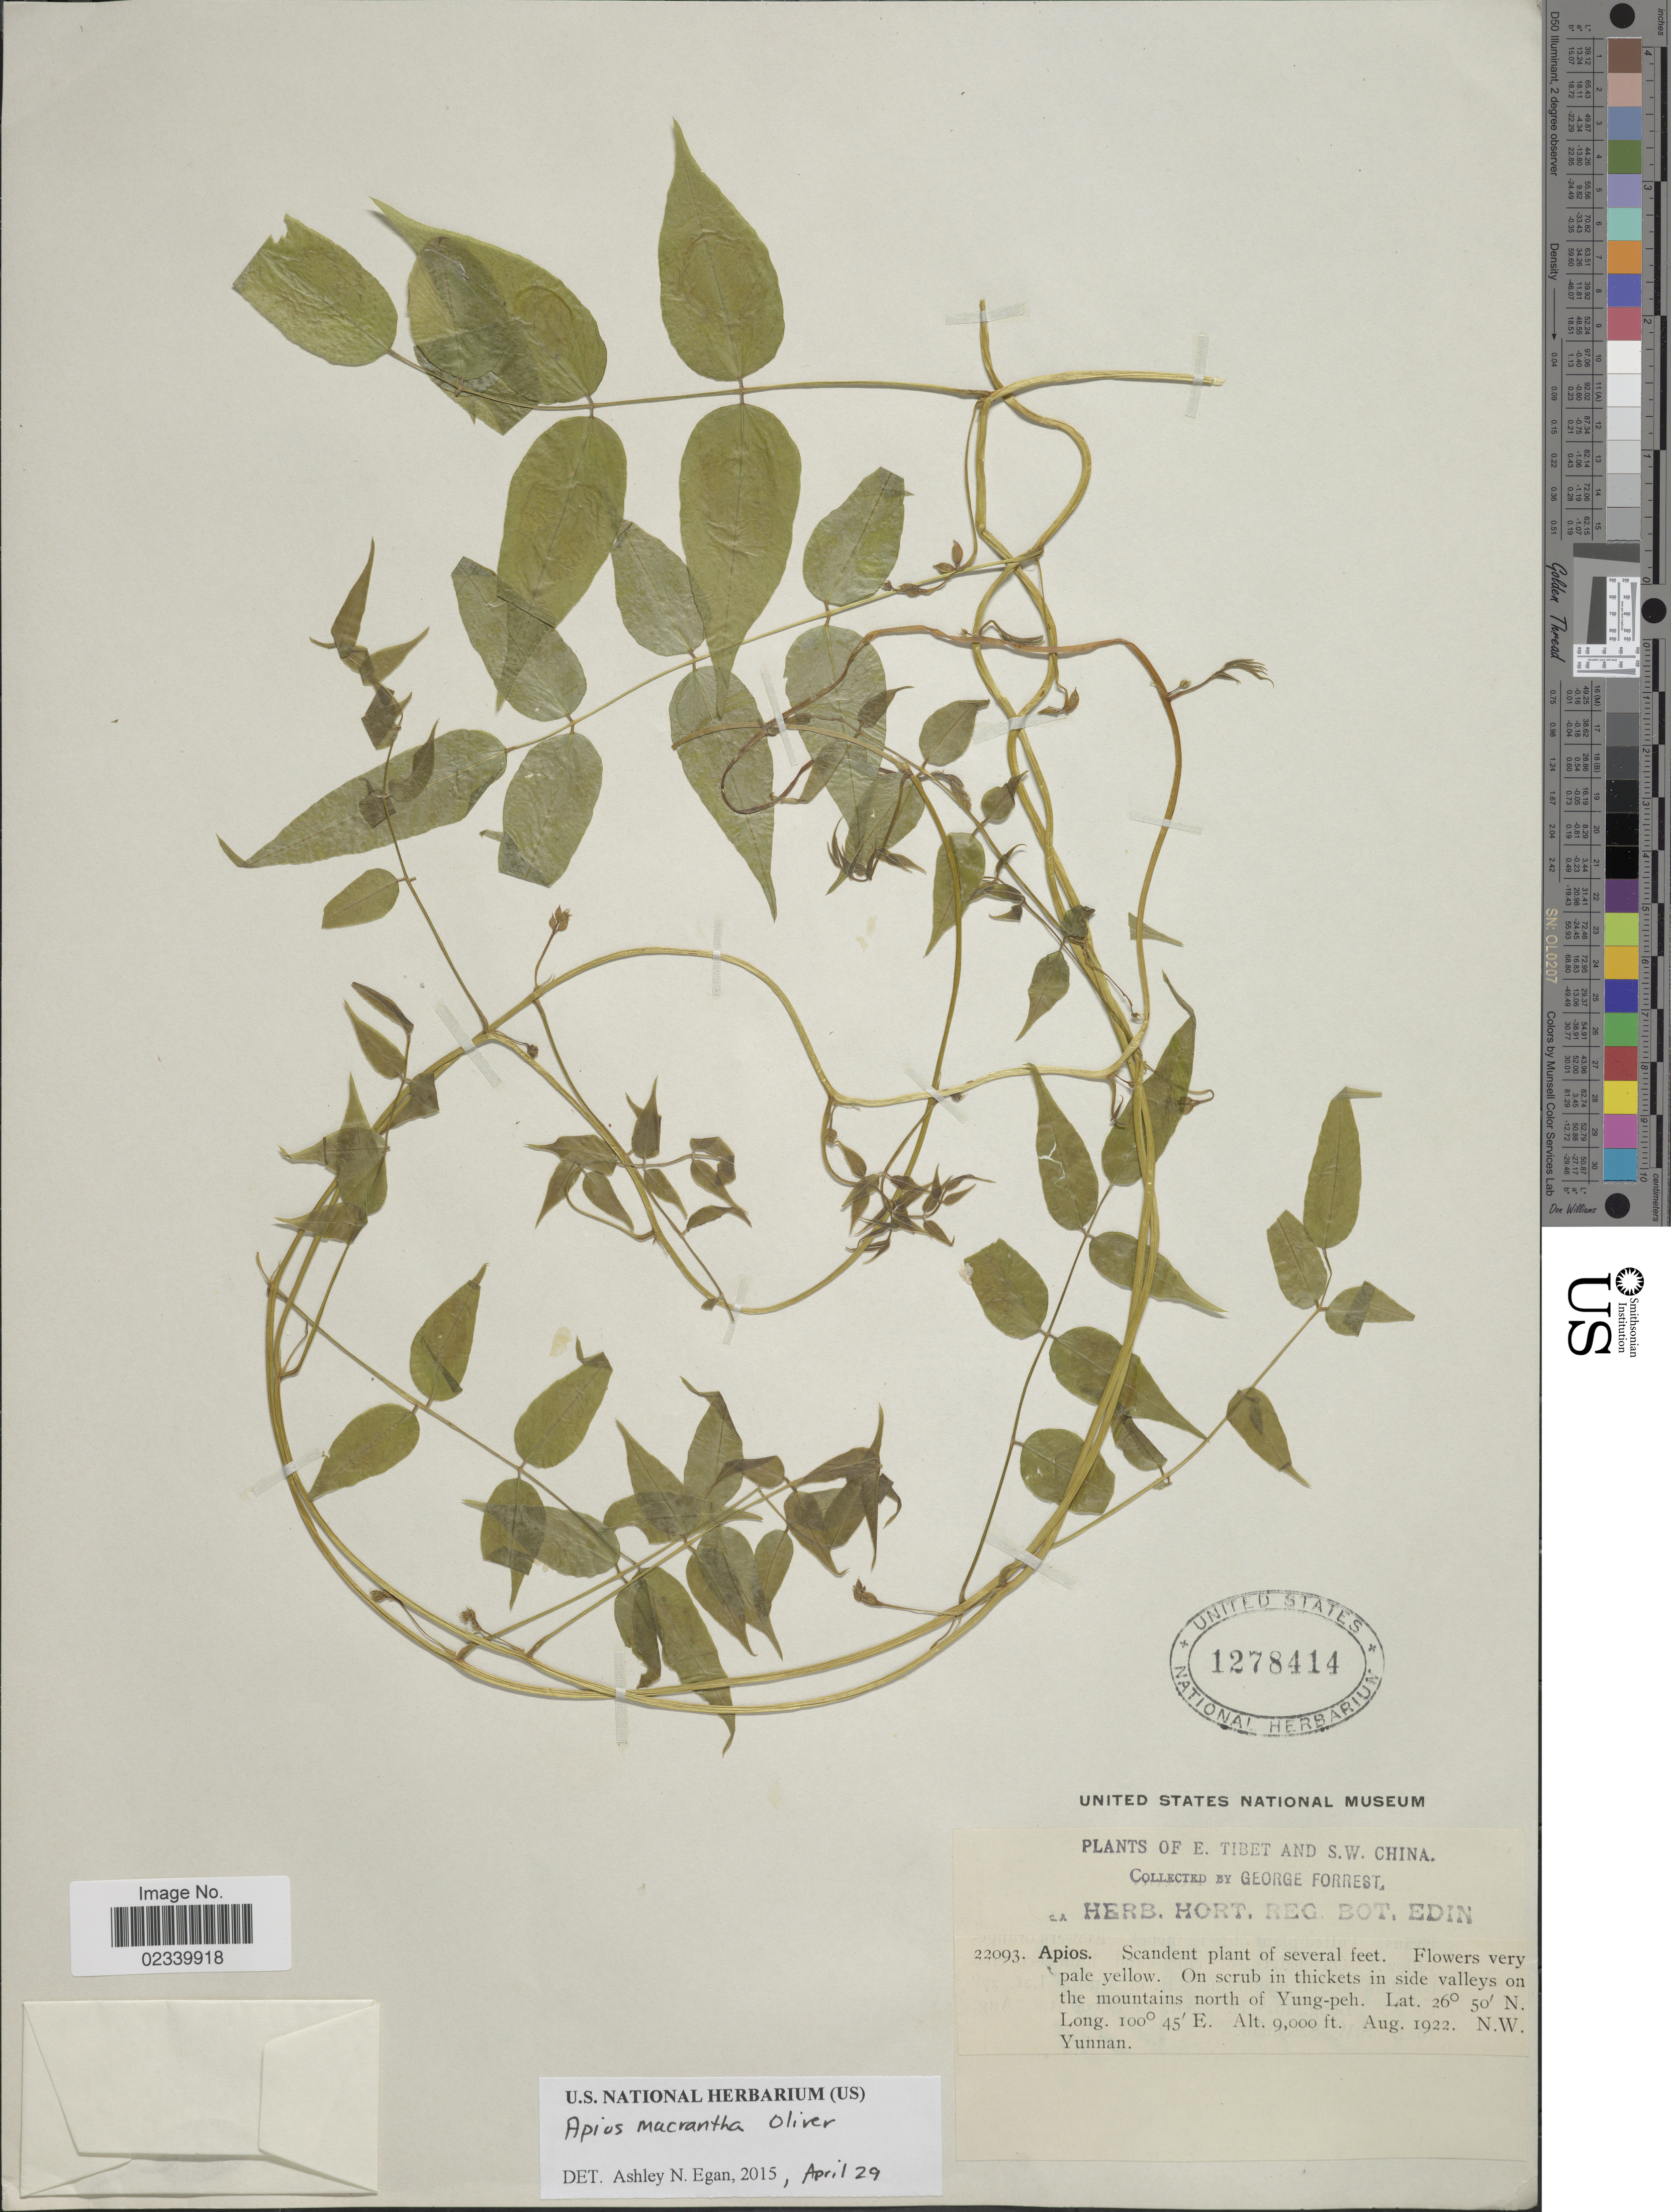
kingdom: Plantae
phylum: Tracheophyta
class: Magnoliopsida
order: Fabales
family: Fabaceae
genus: Apios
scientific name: Apios macrantha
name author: Oliv.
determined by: Egan, Ashley N., (US), Smithsonian Institution - National Museum of Natural History (UNITED STATES)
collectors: G. Forrest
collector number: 22093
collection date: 1922-08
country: China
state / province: Yunnan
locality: E.Tibet and S.W. China, On scrub in thickets in side valleys on the mountains north of Yung-peh, N.W. Yunnan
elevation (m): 2743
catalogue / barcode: US 1278414